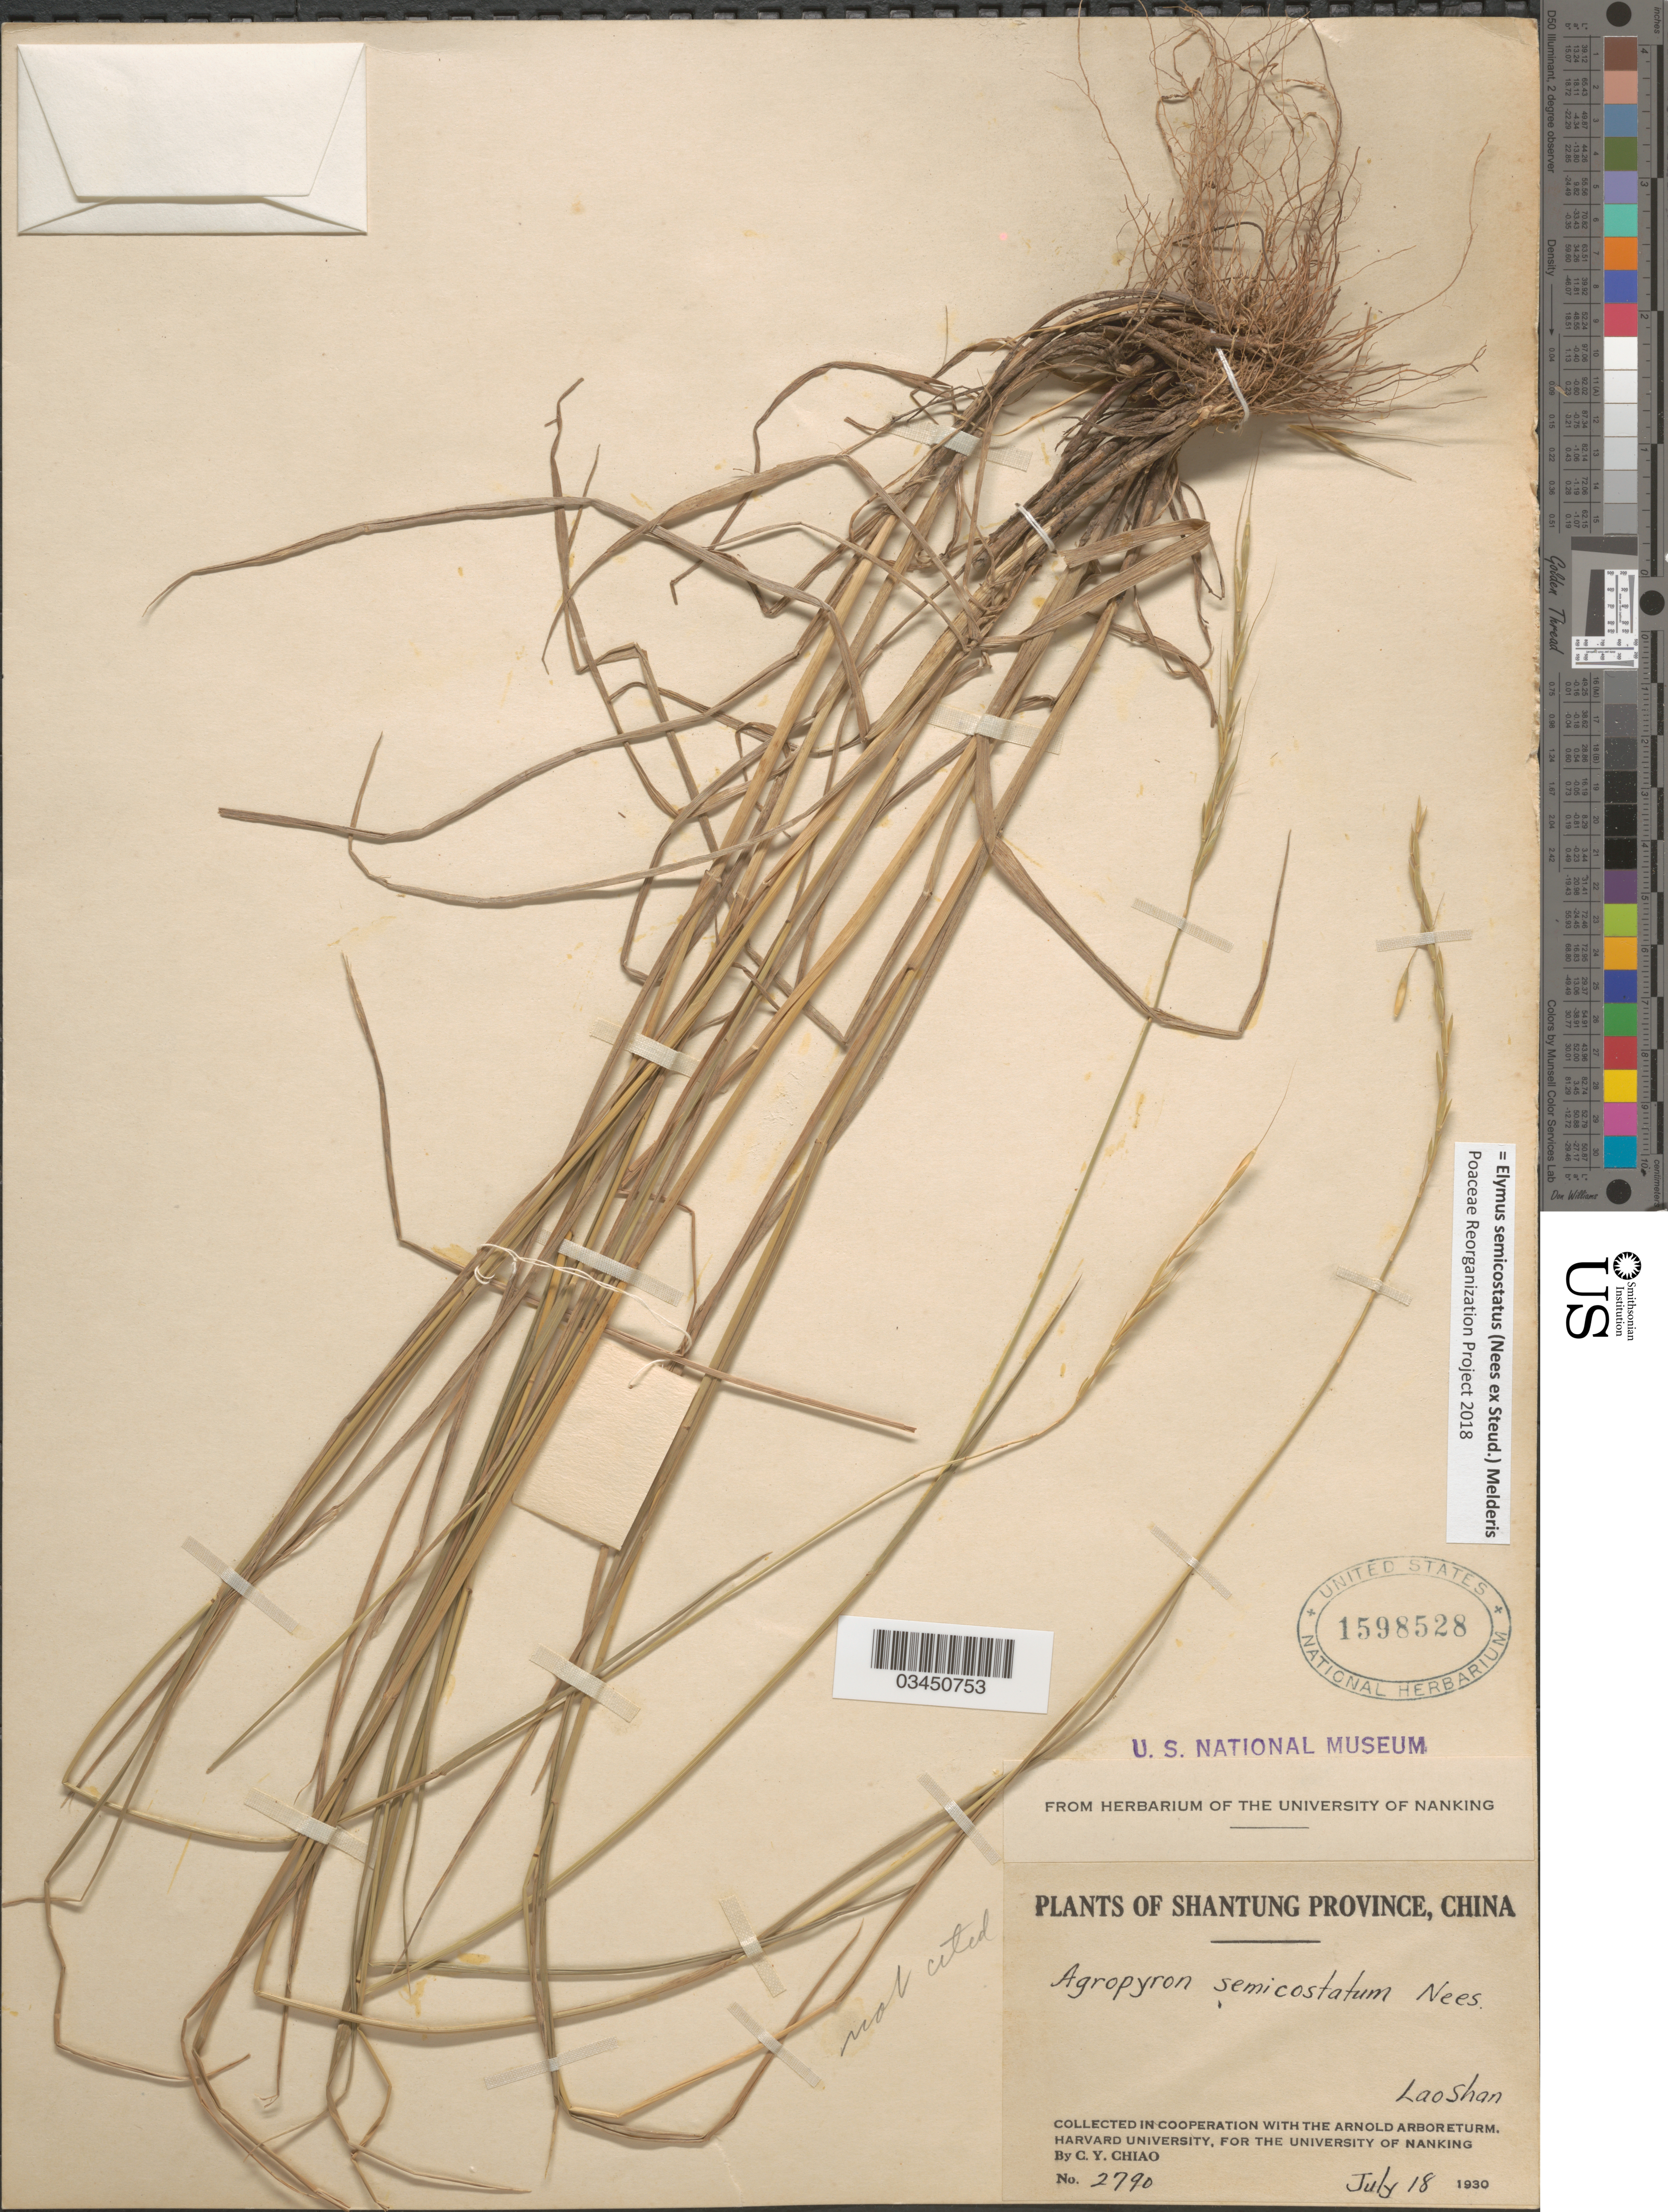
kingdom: Plantae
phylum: Tracheophyta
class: Liliopsida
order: Poales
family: Poaceae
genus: Elymus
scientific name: Elymus semicostatus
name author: (Nees ex Steud.) Melderis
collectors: C. Y. Chiao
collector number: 2790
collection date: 1930-07-18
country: China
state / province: Shandong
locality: Shantung Province. Lao Shan.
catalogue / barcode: US 1598528